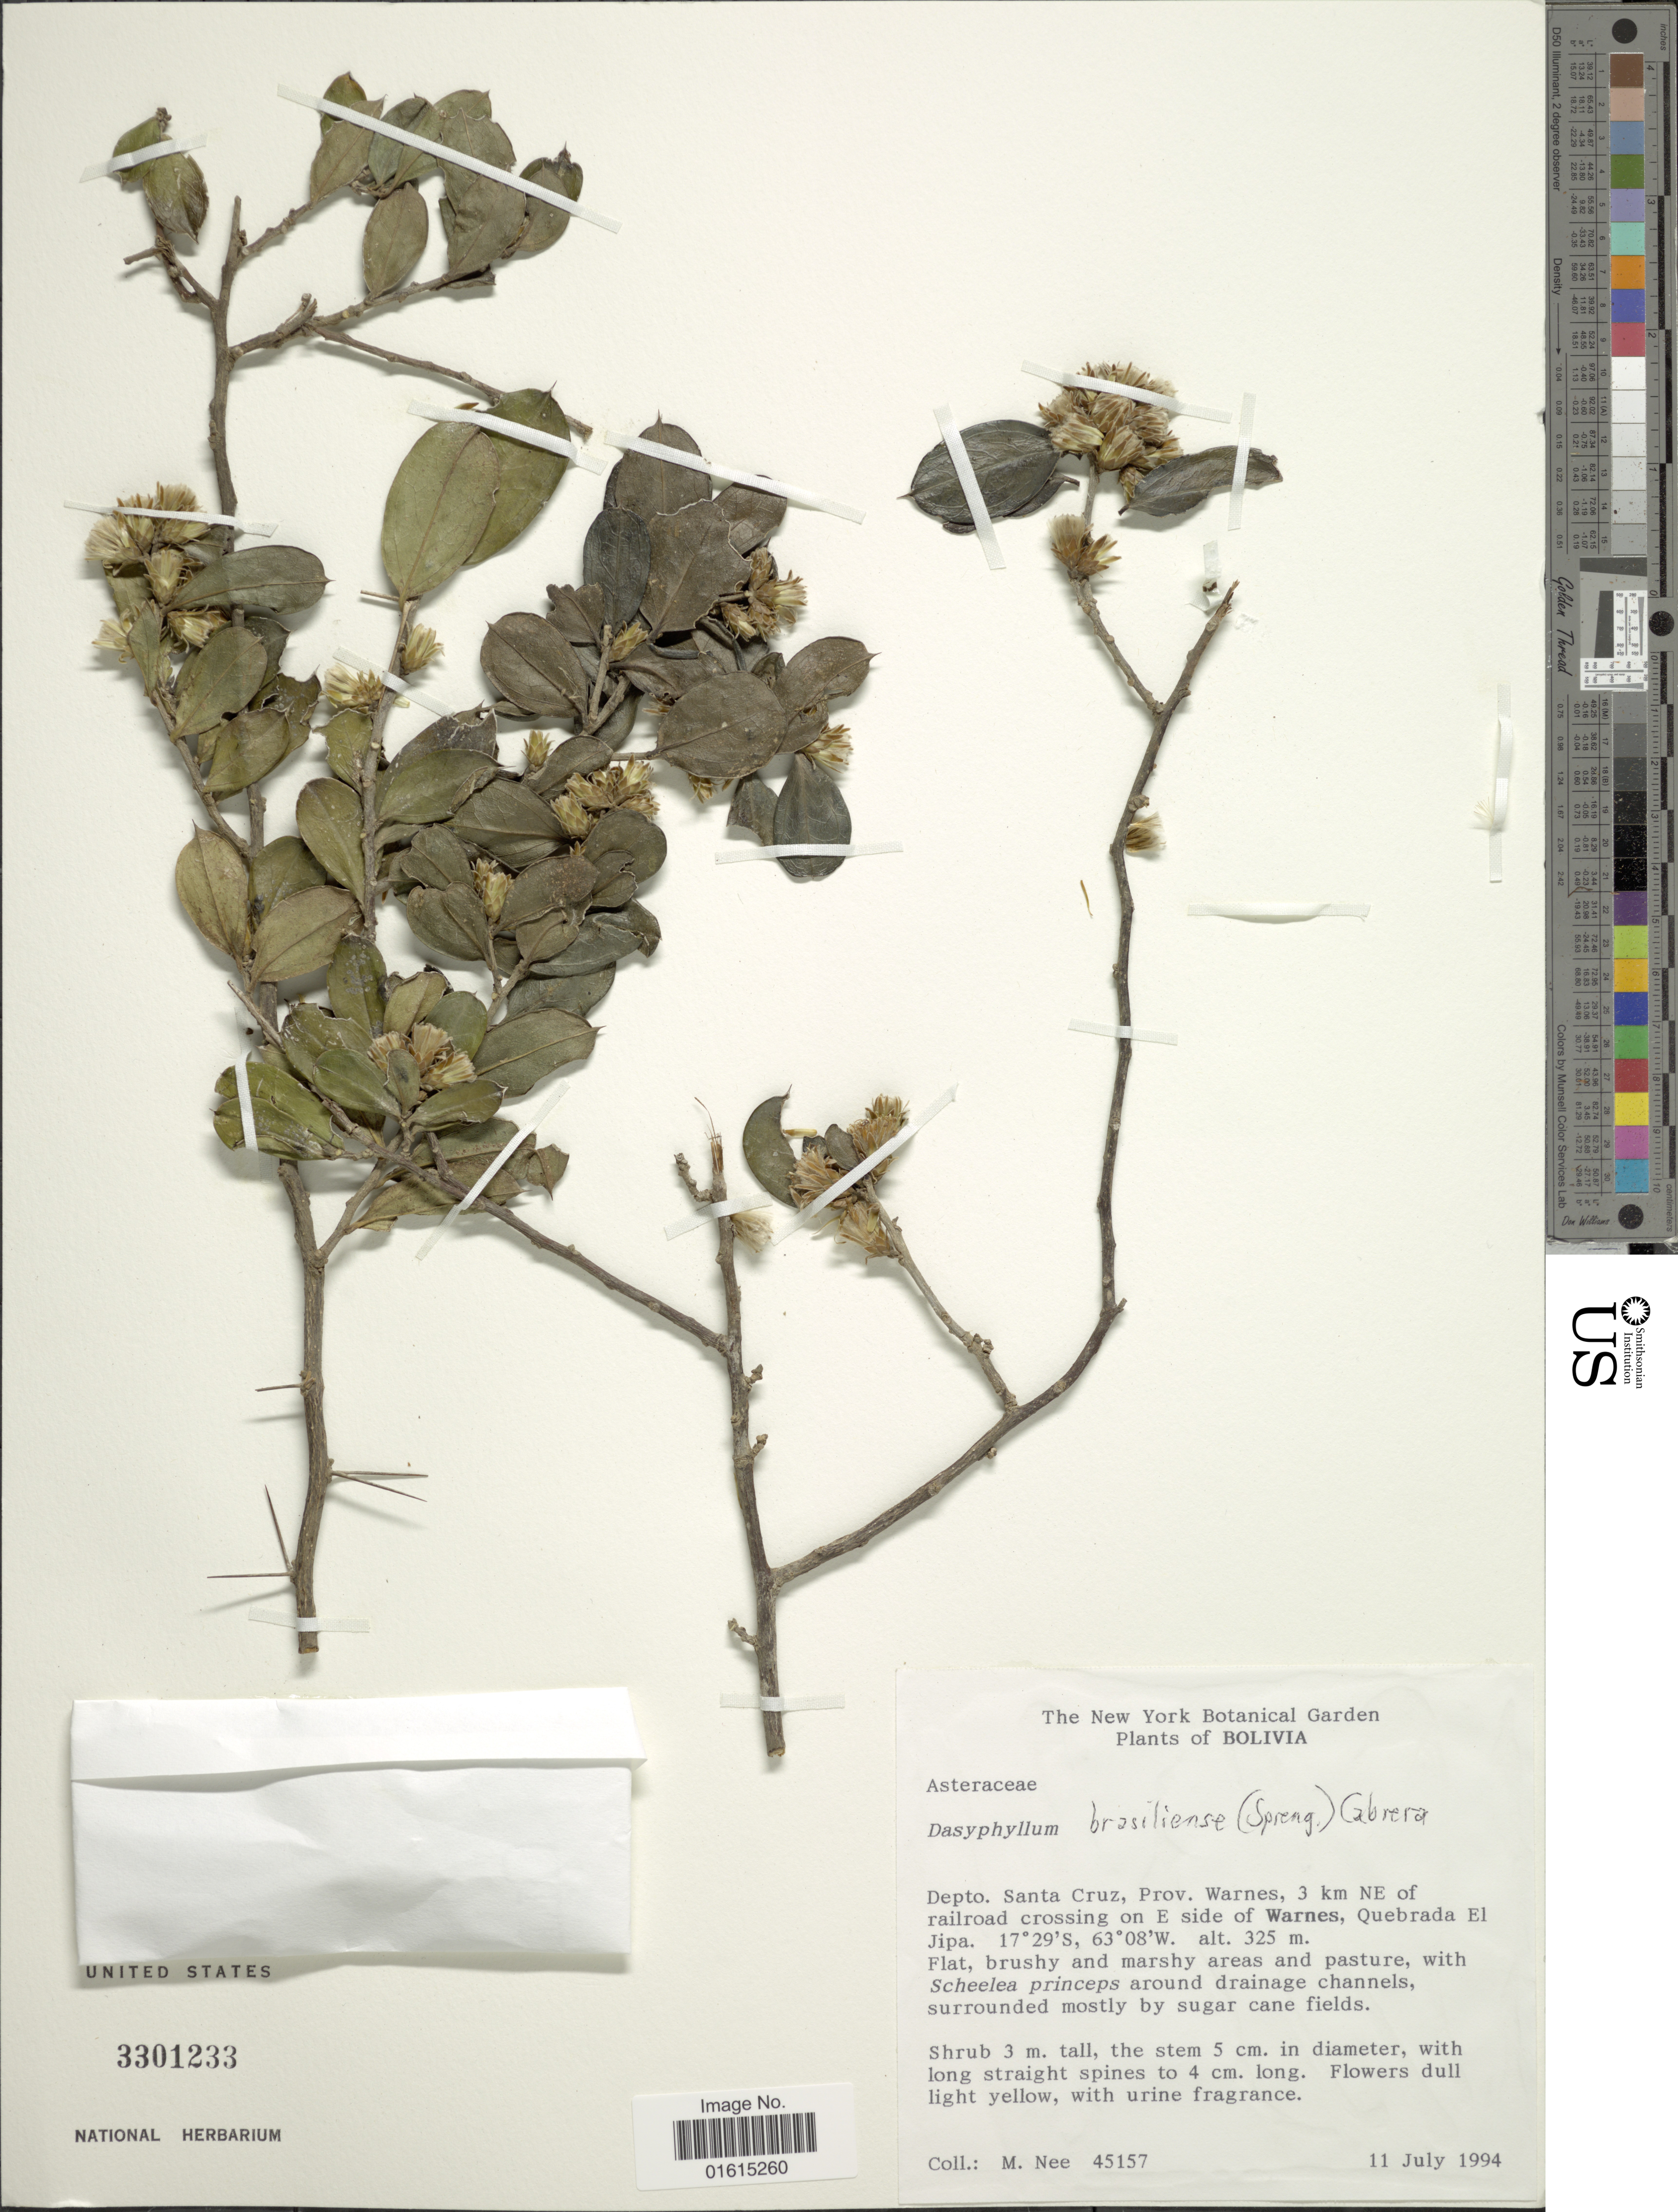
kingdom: Plantae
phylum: Tracheophyta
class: Magnoliopsida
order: Asterales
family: Asteraceae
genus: Dasyphyllum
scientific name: Dasyphyllum brasiliense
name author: (Spreng.) Cabrera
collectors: M. Nee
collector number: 45157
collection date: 1994-07-11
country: Bolivia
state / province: Santa Cruz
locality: Depto. Santa Cruz, prov. Warnes, 3 km NE of railroad crossing on E side of Warnes, Quebrada El Jipa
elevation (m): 325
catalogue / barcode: US 3301233